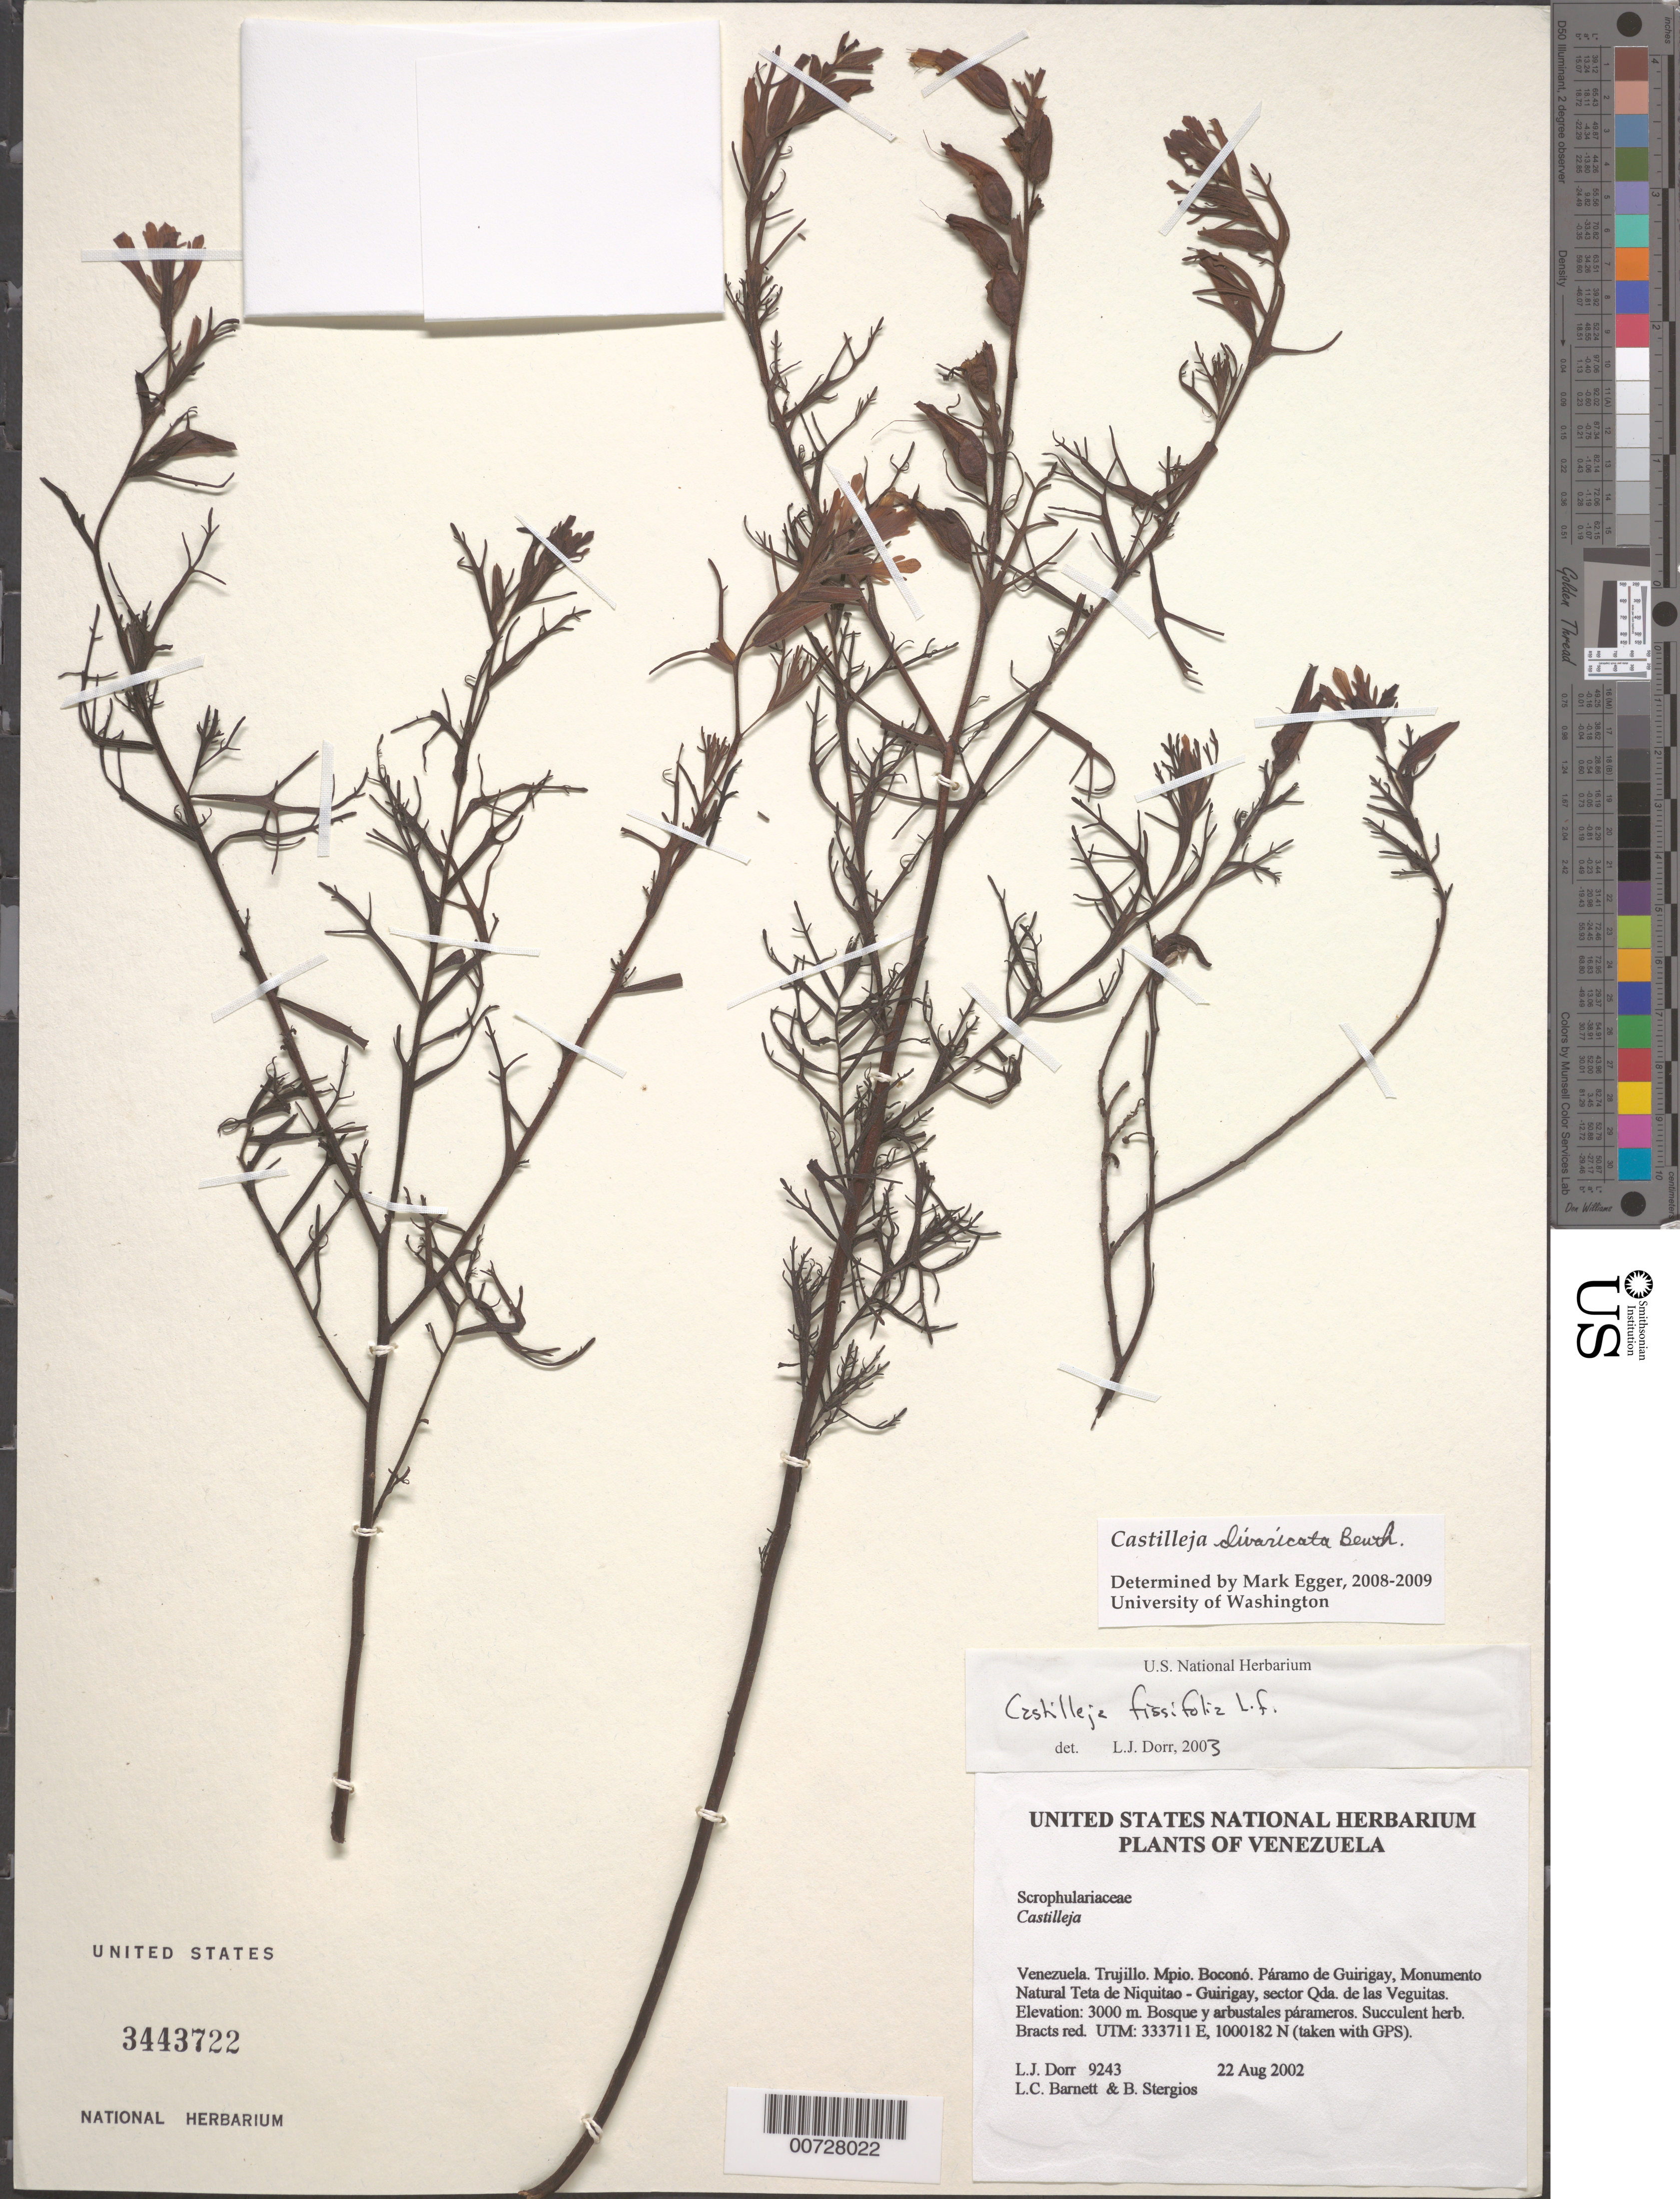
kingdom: Plantae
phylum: Tracheophyta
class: Magnoliopsida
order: Lamiales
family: Orobanchaceae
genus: Castilleja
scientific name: Castilleja divaricata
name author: Benth.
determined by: Egger, M.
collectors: L. J. Dorr, L. C. Barnett & B. G. Stergios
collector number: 9243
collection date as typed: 22 Aug 2002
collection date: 2002-08-22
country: Venezuela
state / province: Trujillo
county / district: Boconó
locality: Páramo de Guirigay, Monumento Natural Teta de Niquitao - Guirigay, sector Las Veguitas.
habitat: Bosque y arbustales párameros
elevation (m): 3000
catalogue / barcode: US 3443722